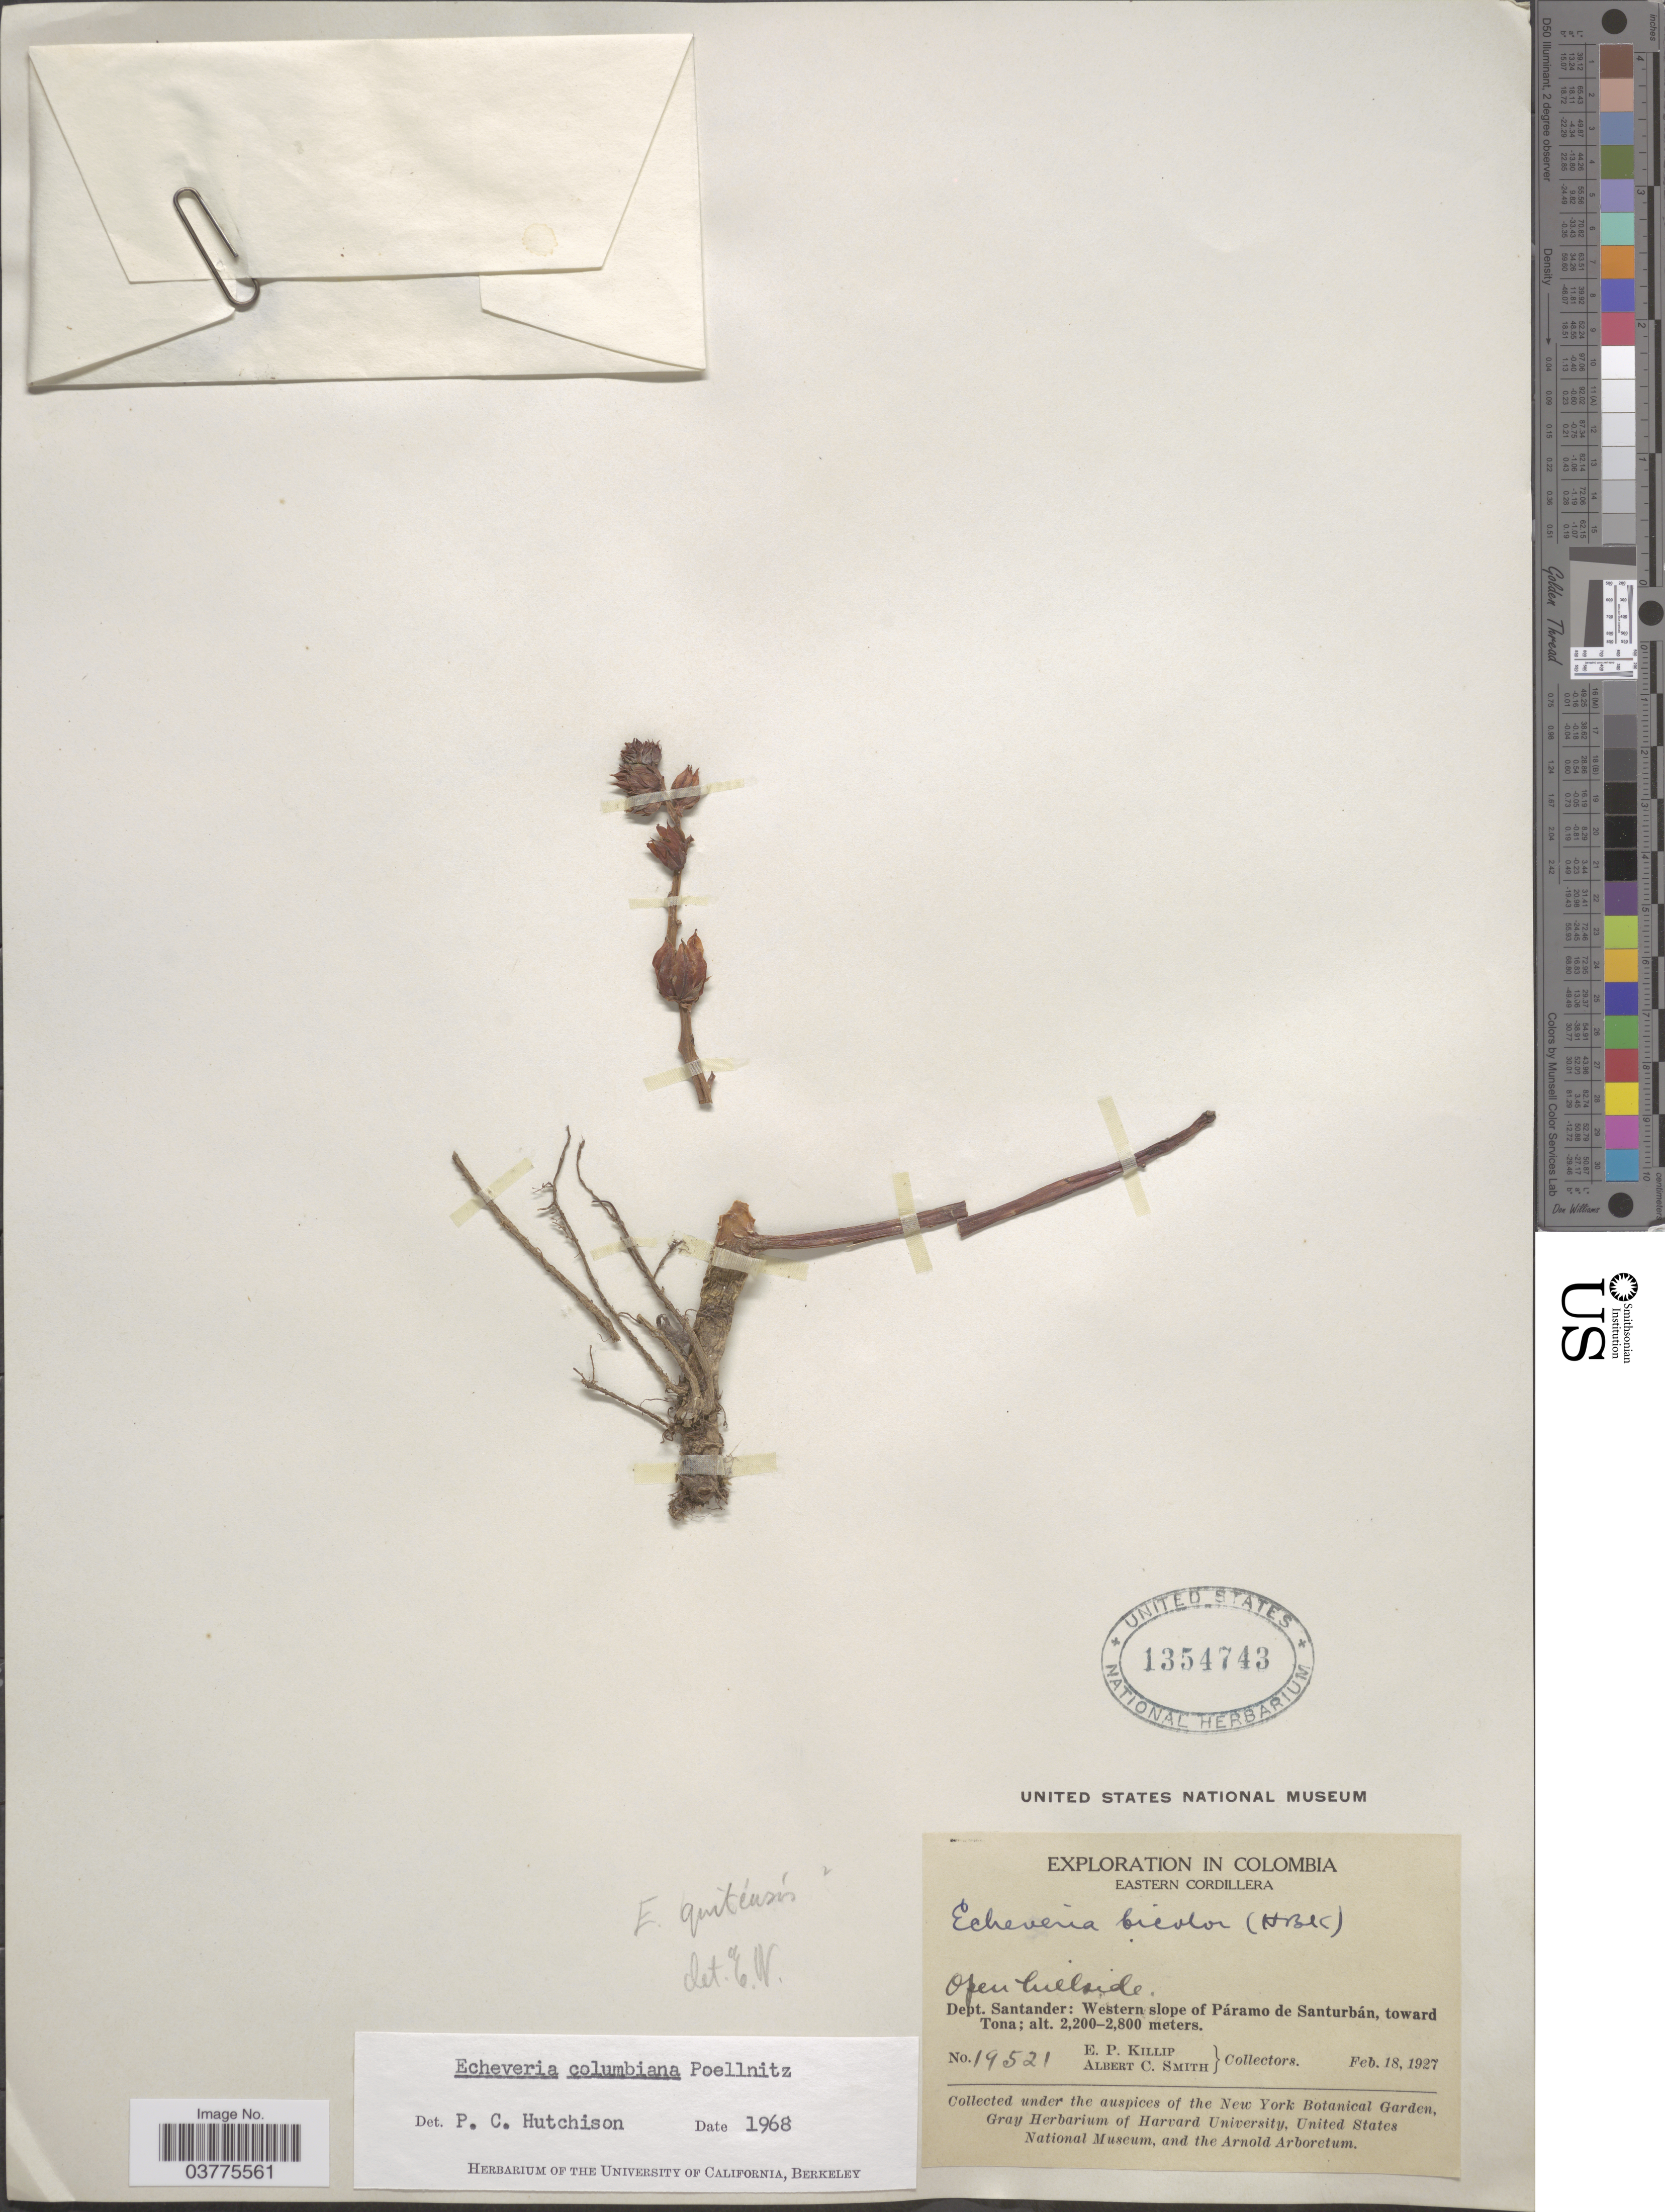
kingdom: Plantae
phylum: Tracheophyta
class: Magnoliopsida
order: Saxifragales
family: Crassulaceae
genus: Echeveria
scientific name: Echeveria columbiana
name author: Poelln.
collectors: E. P. Killip & A. C. Smith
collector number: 19521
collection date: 1927-02-18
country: Colombia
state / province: Santander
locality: Eastern Cordillera. Dept. Santander: Western slope of Páramo de Santurbán, toward Tona.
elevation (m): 2200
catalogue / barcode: US 1354743